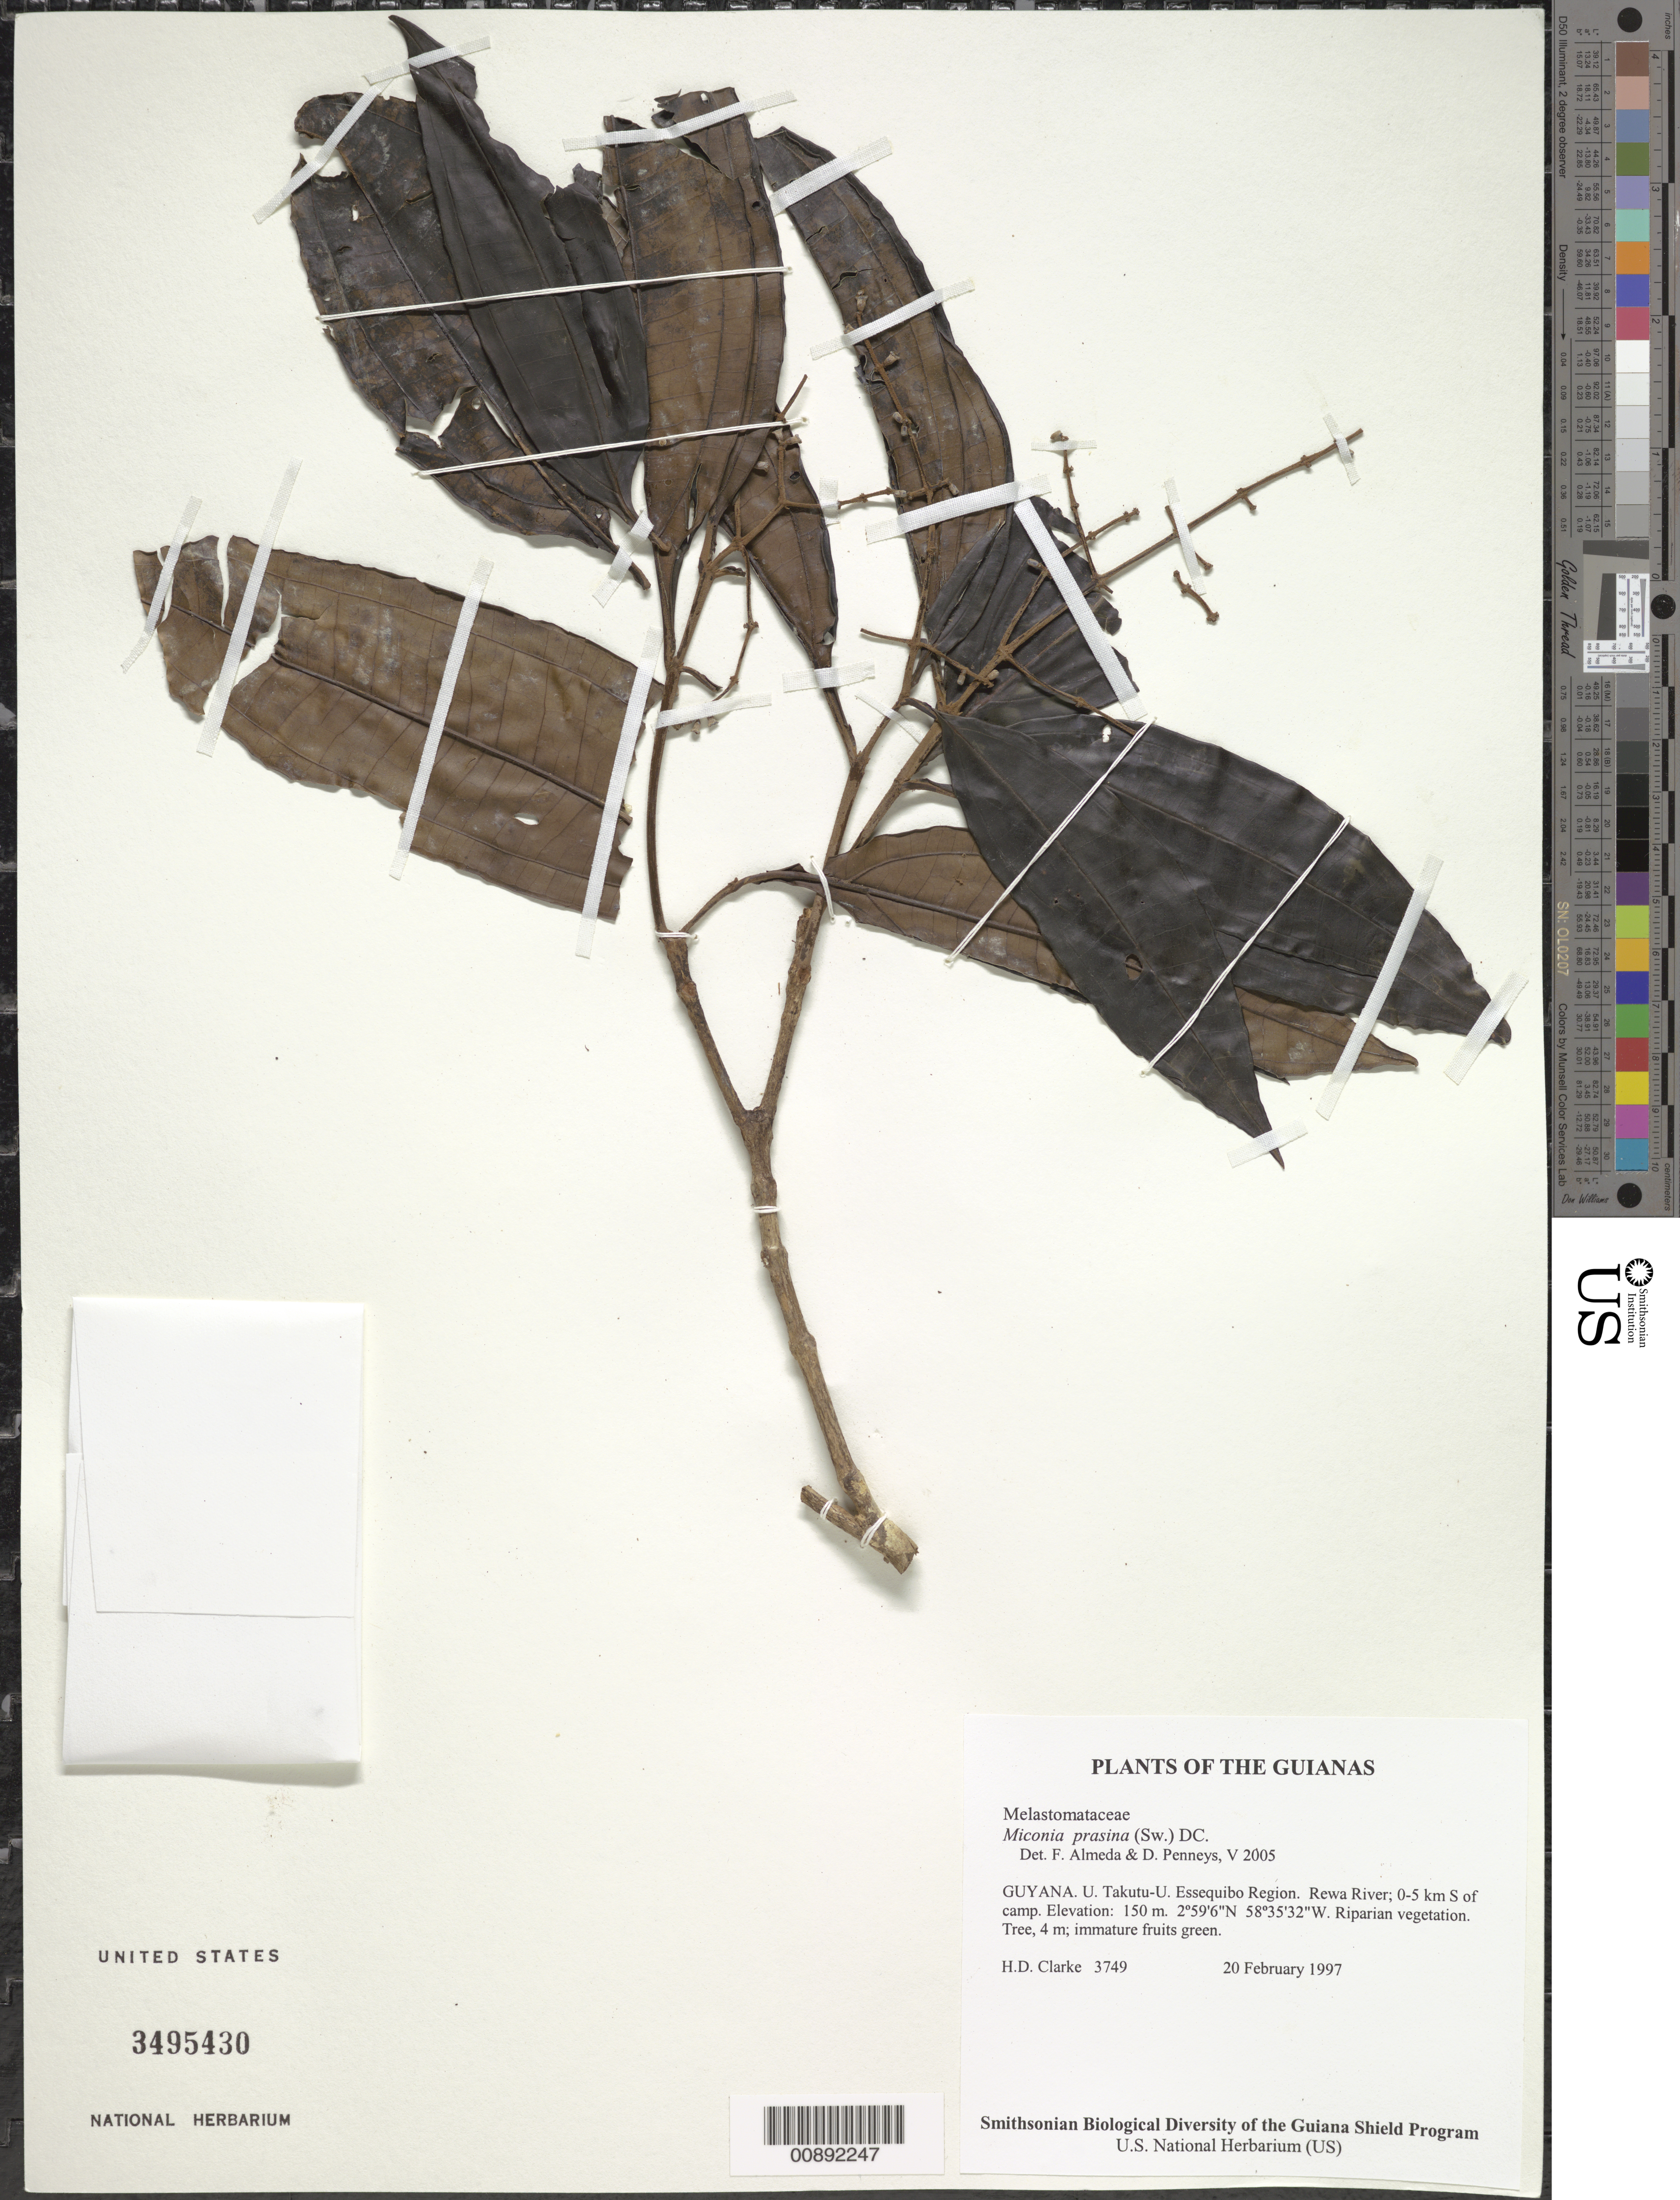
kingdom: Plantae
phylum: Tracheophyta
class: Magnoliopsida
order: Myrtales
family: Melastomataceae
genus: Miconia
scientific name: Miconia prasina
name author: (Sw.) DC.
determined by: Almeda, F.; Penneys, D. S.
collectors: H. D. Clarke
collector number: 3749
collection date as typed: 20 February 1997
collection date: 1997-02-20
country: Guyana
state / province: U. Takutu-U. Essequibo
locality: Rewa River; 0-5 km S of camp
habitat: Riparian vegetation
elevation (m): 150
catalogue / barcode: US 3495430